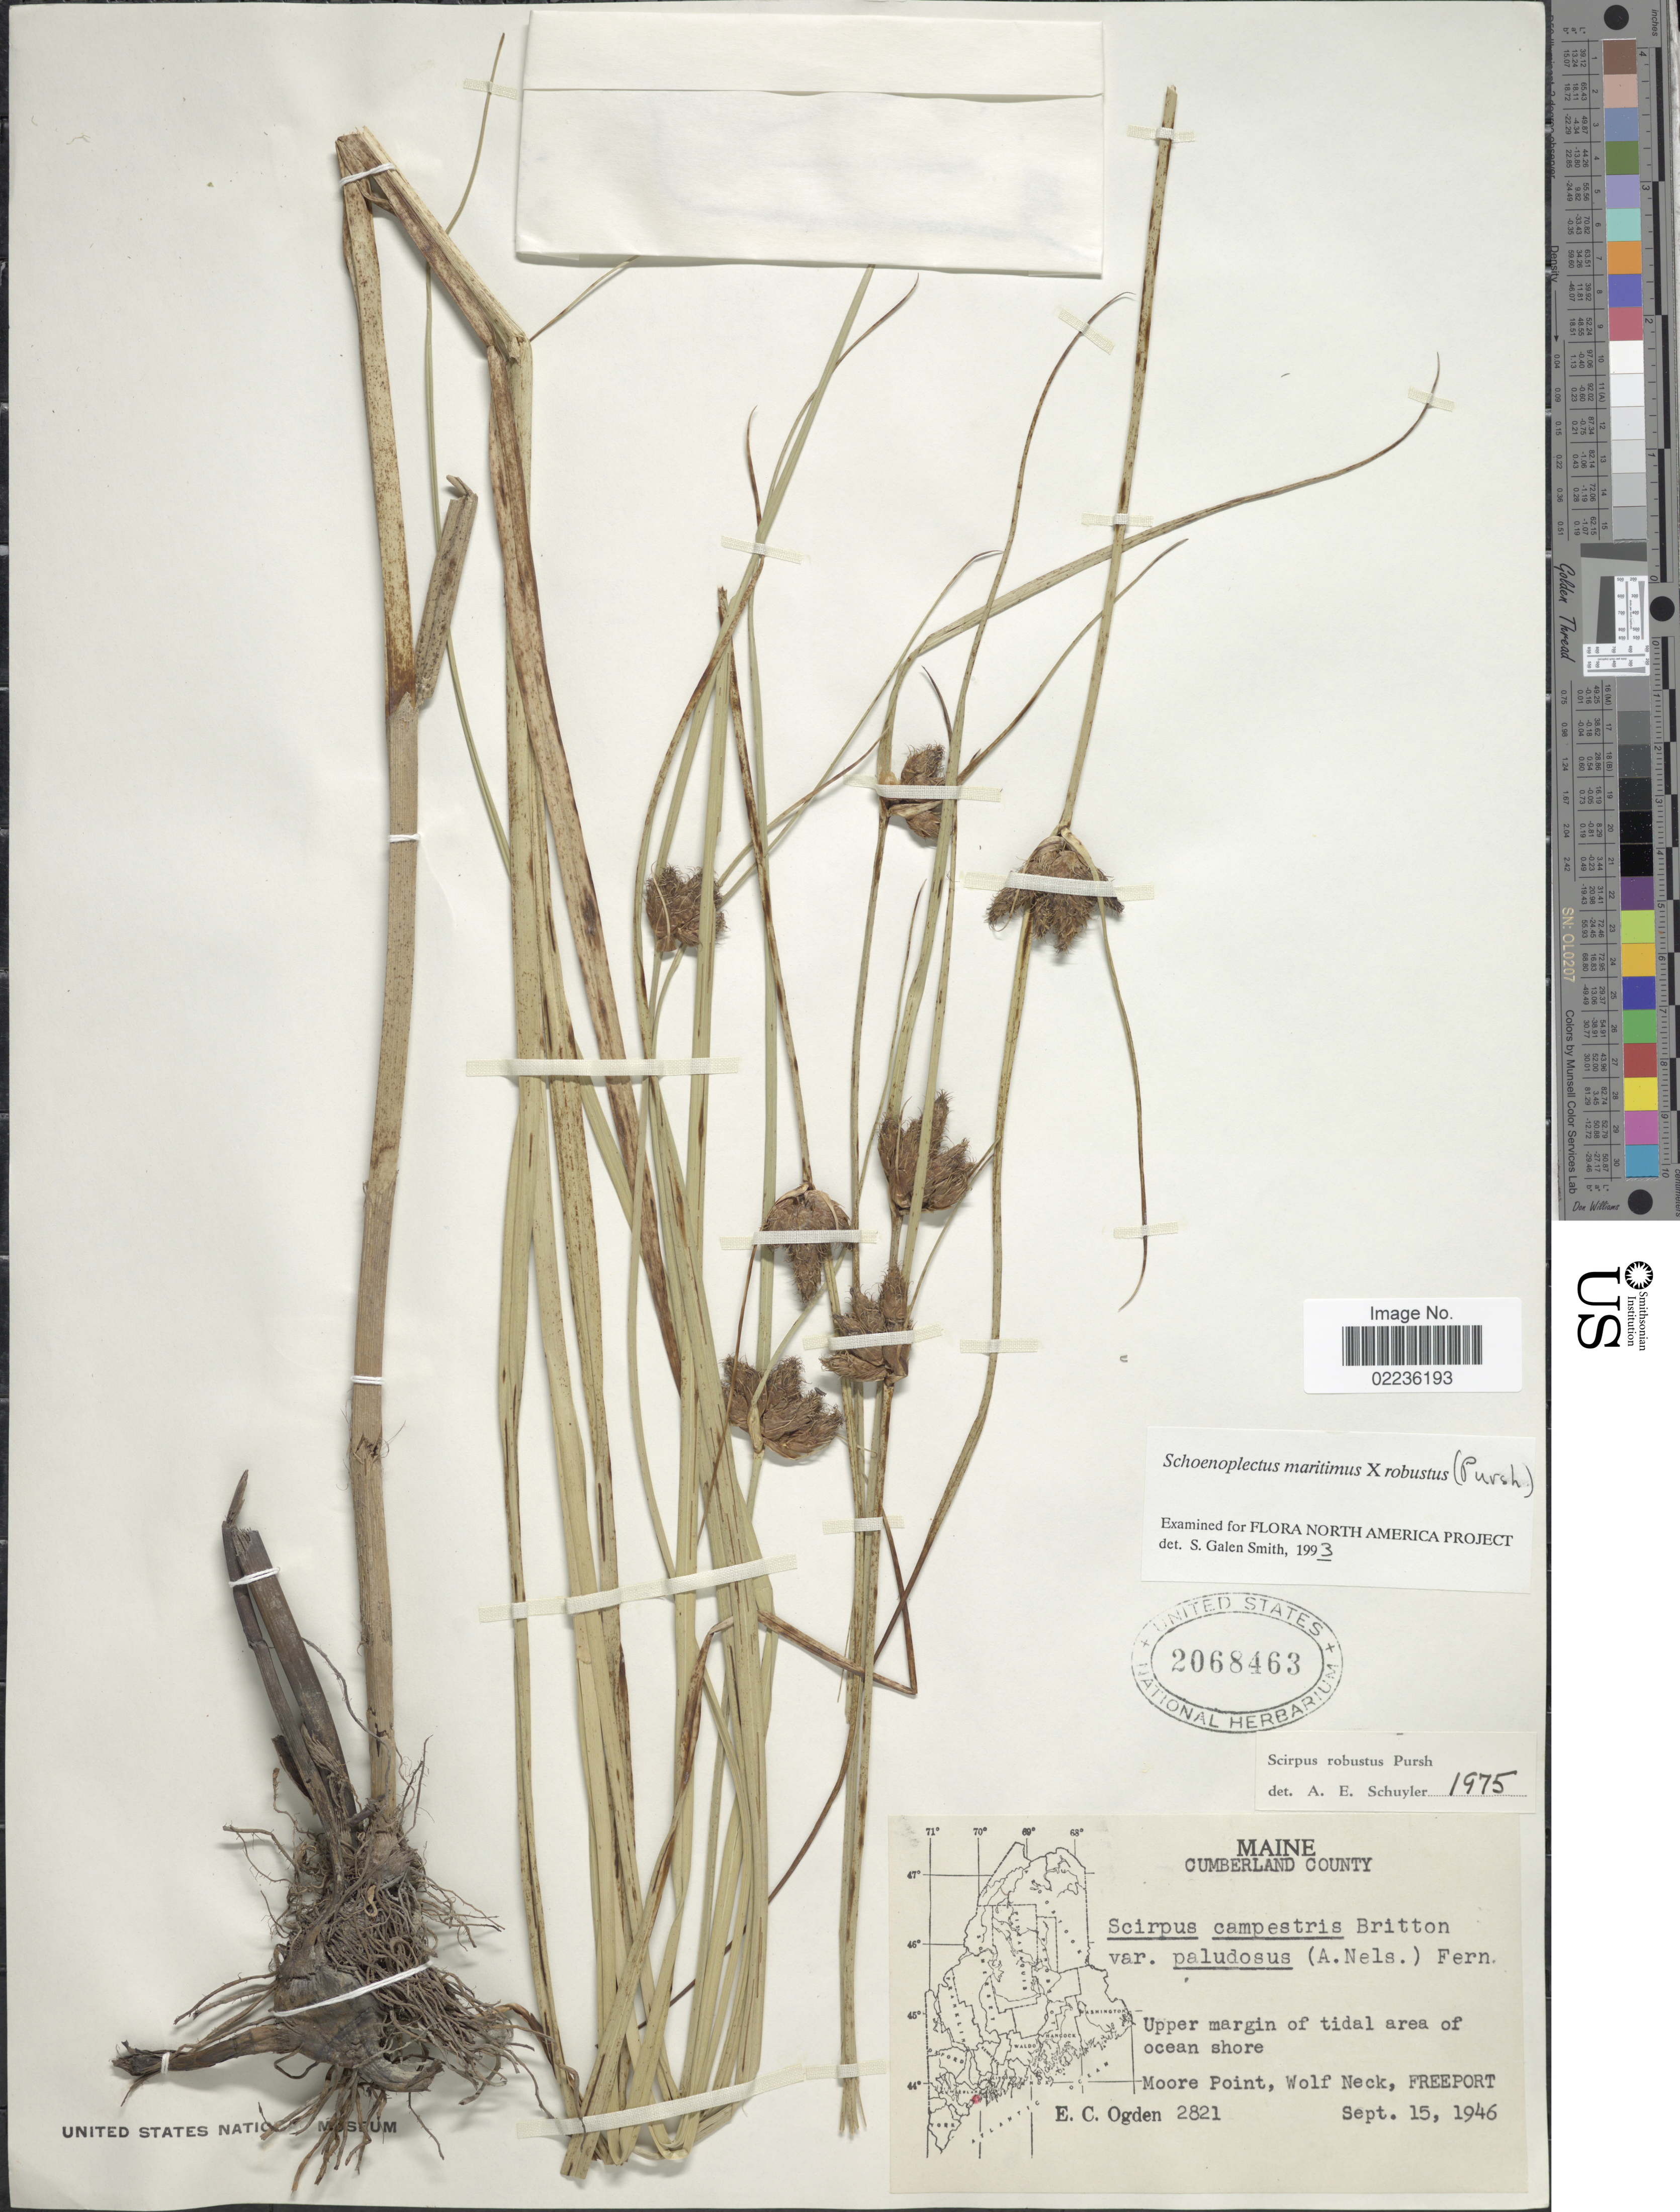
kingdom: Plantae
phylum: Tracheophyta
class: Liliopsida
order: Poales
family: Cyperaceae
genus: Bolboschoenus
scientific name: Bolboschoenus maritimus x robustus sensu S.G. Sm.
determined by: Strong, Mark T., (BOT), Smithsonian Institution - National Museum of Natural History (UNITED STATES)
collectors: E. Ogden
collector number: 2821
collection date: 1946-09-15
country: United States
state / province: Maine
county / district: Cumberland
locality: Cumberland County. Upper margin of tidal area of ocean shore. Moore Point, Wolf Neck, Freeport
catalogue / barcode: US 2068463